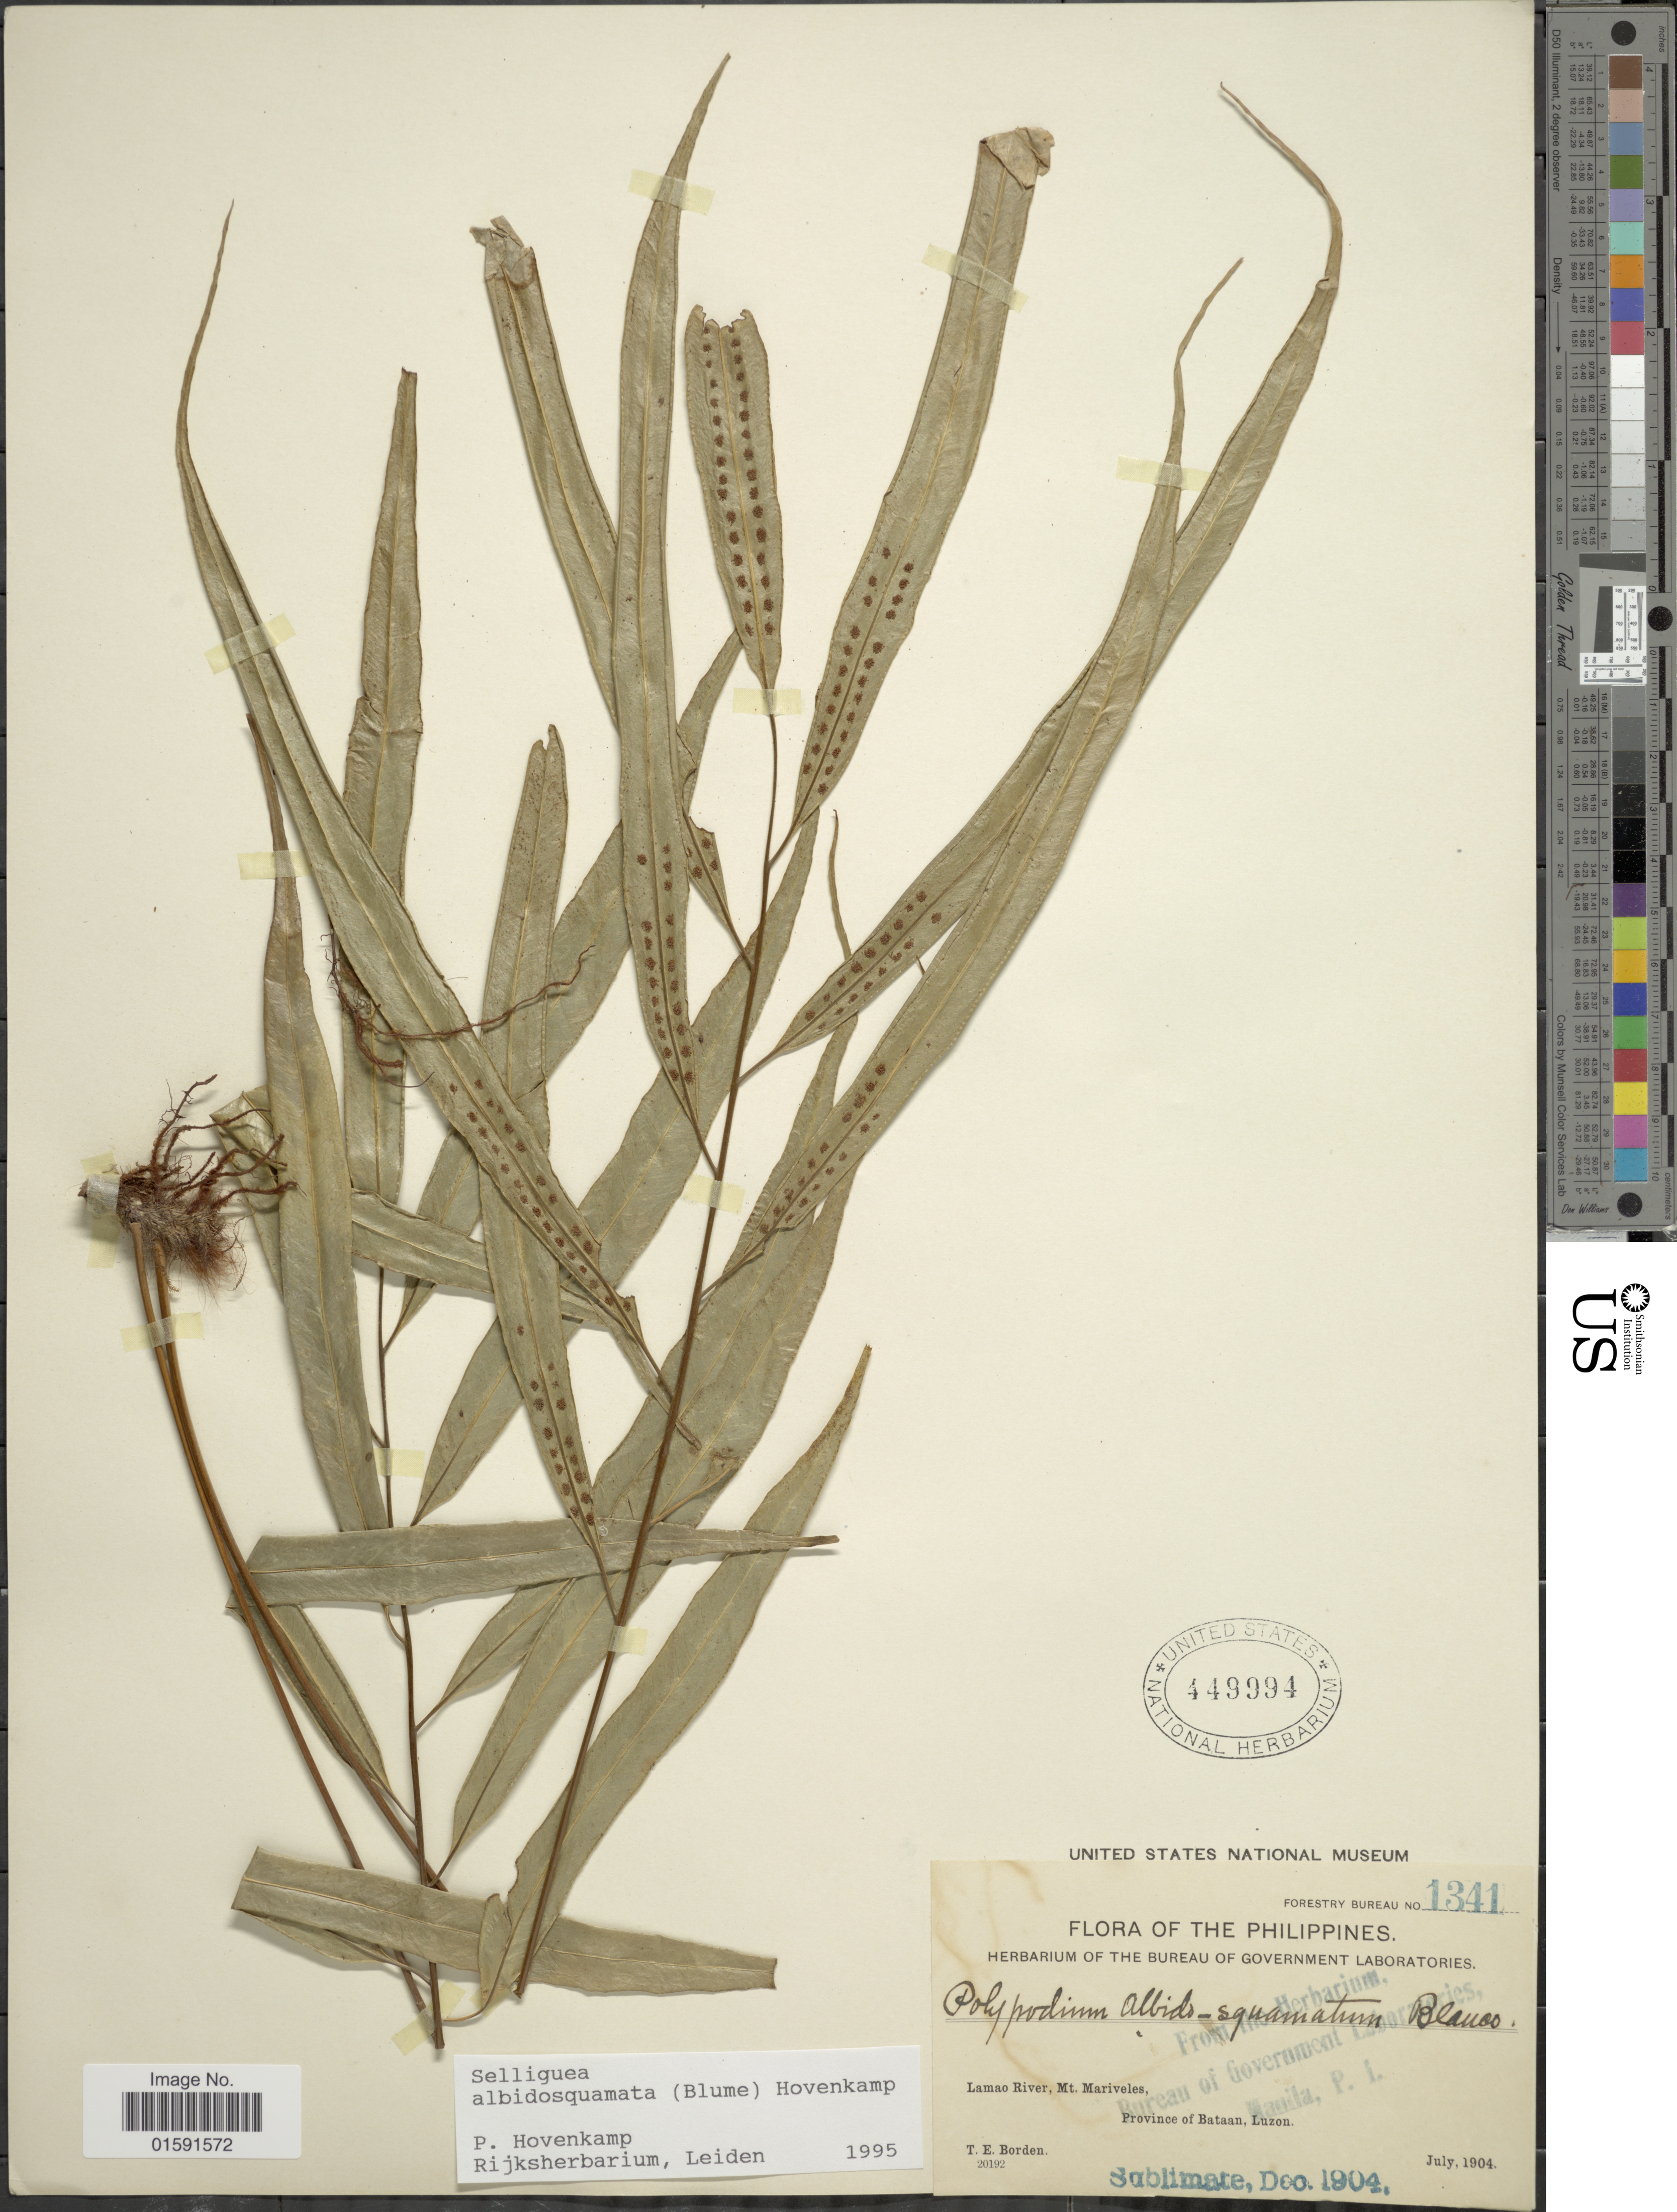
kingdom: Plantae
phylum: Tracheophyta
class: Polypodiopsida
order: Polypodiales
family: Polypodiaceae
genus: Selliguea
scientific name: Selliguea albidosquamata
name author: (Blume) Parris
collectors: T. E. Borden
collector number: Forestry Bureau 1341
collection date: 1904-07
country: Philippines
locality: Lamao River, Mt. Mariveles, Province of Bataan, Luzon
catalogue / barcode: US 449994